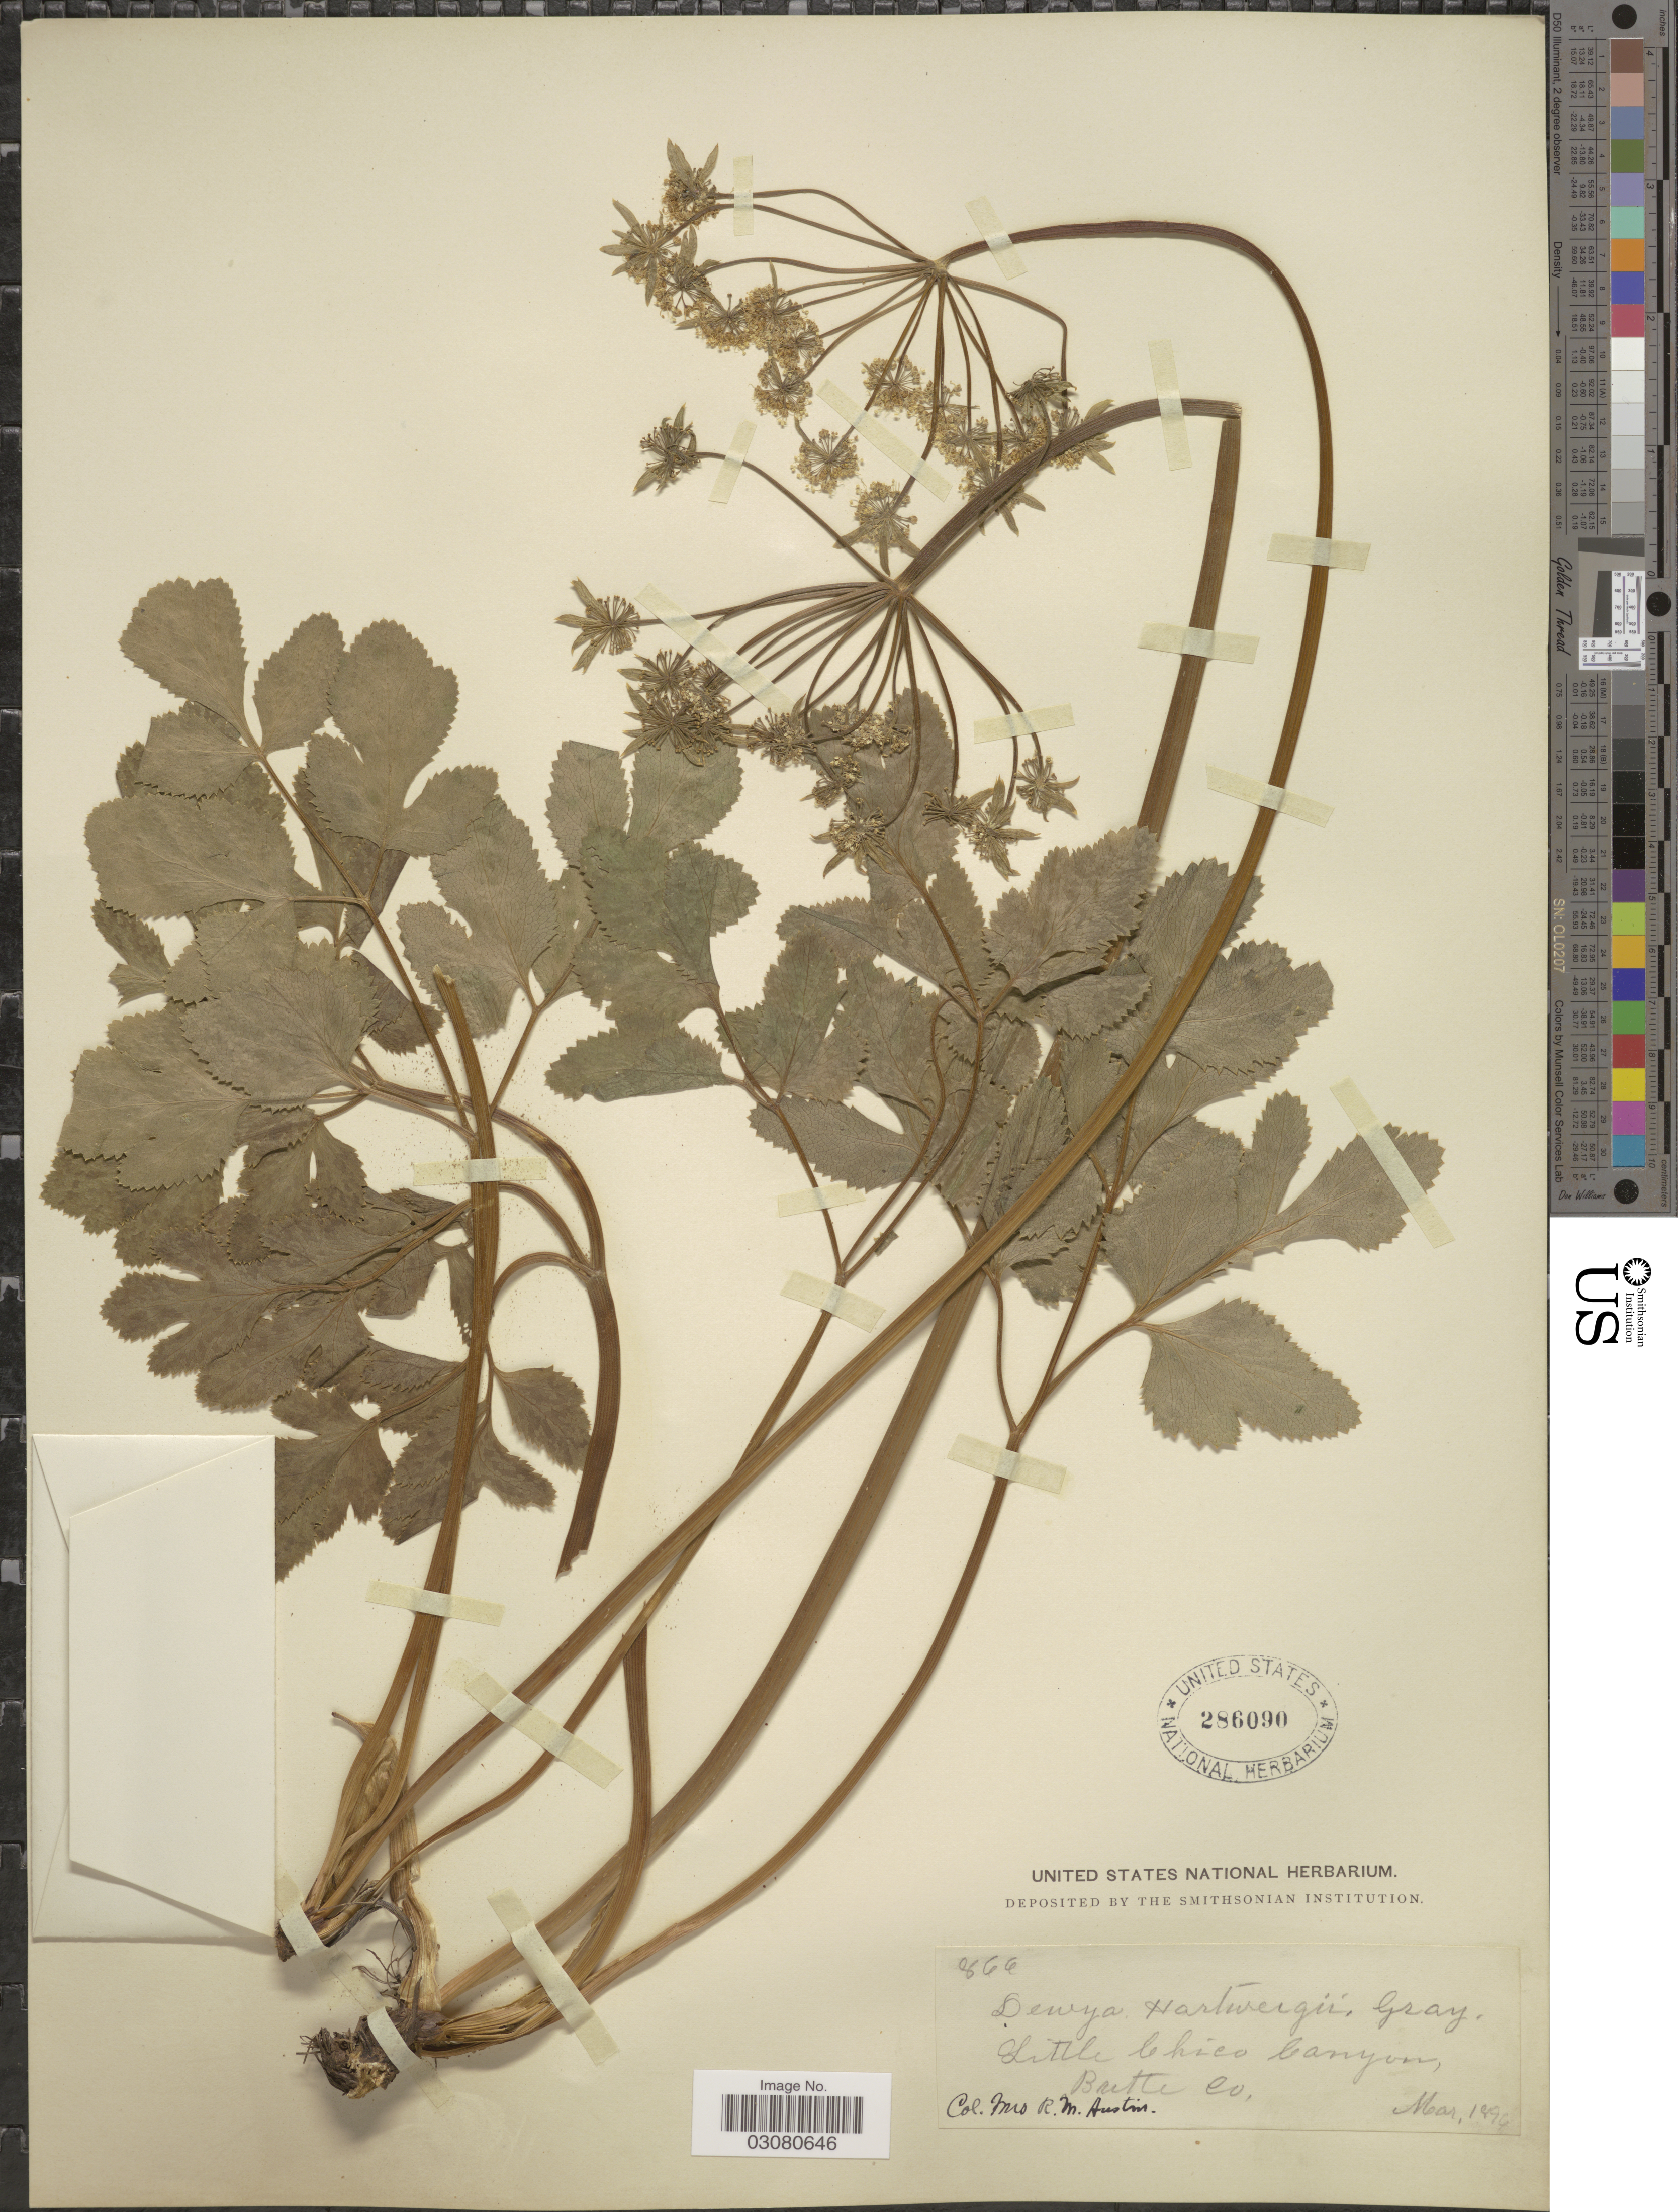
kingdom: Plantae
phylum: Tracheophyta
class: Magnoliopsida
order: Apiales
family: Apiaceae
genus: Drudeophytum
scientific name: Drudeophytum hartwegii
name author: (A. Gray) J.M. Coult. & Rose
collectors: R. Austin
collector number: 866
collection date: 1896-05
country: United States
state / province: California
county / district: Butte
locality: Little Chico Canyon, Butte Co.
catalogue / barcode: US 286090